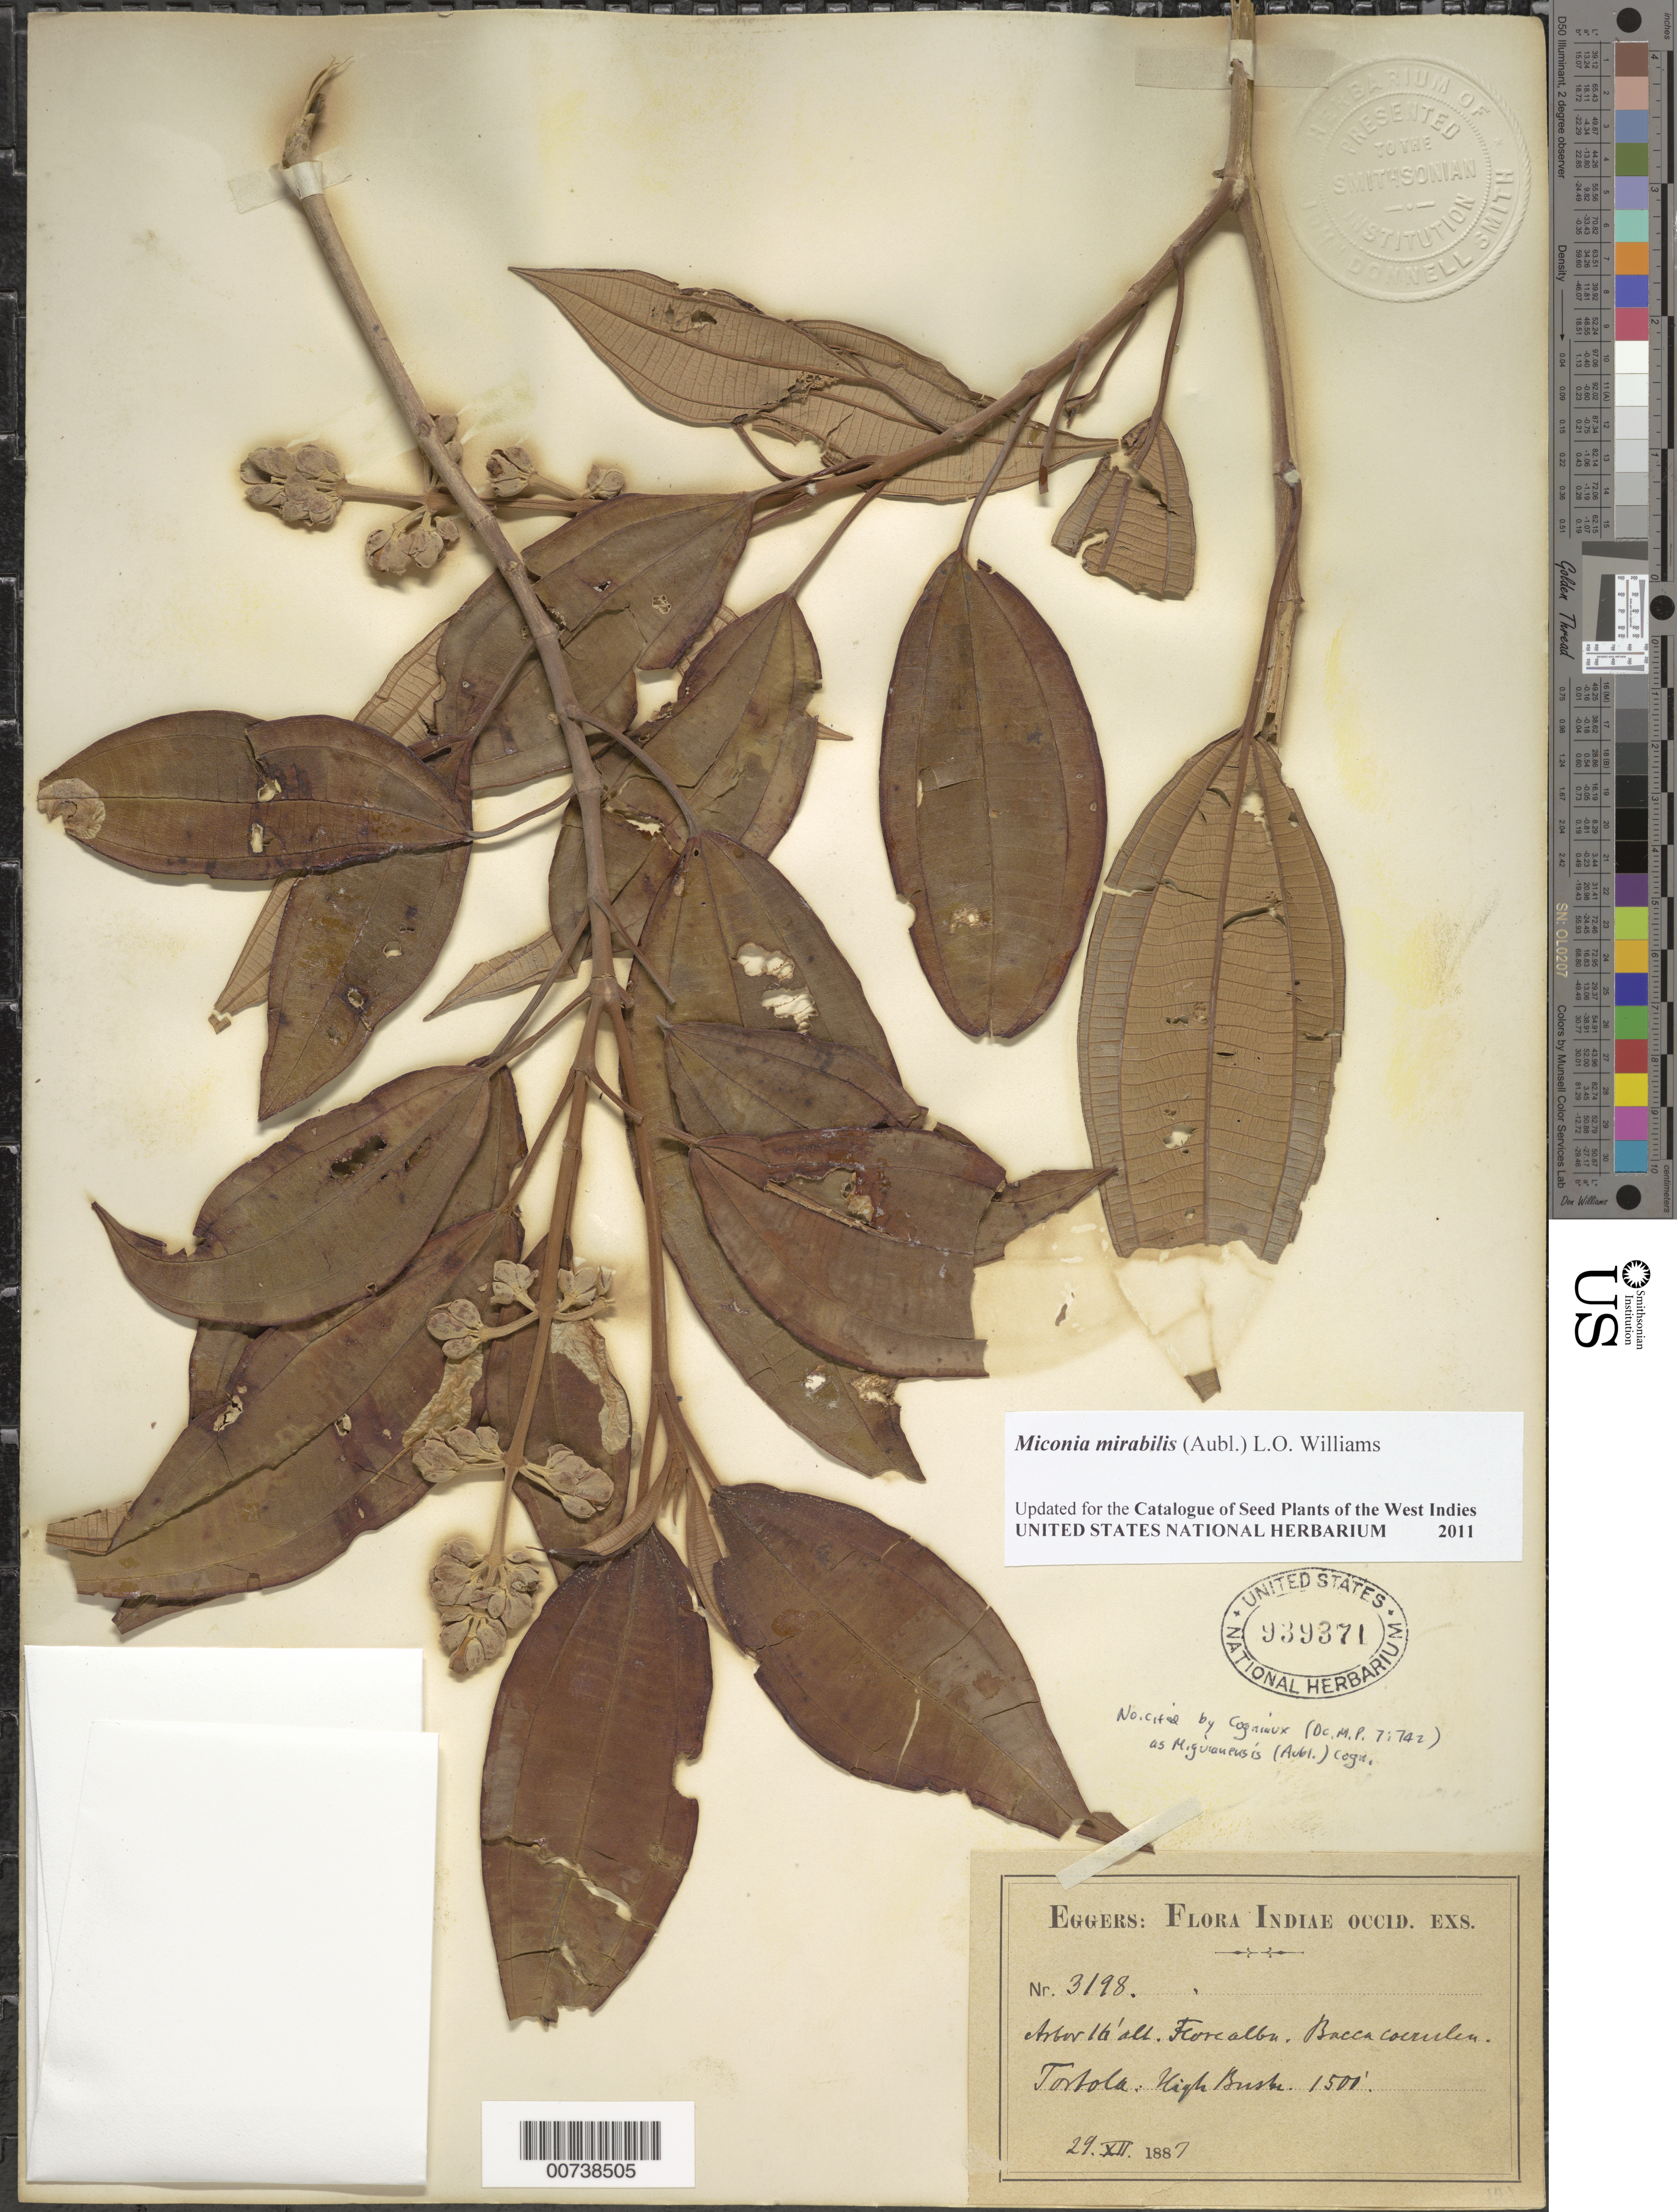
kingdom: Plantae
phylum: Tracheophyta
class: Magnoliopsida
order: Myrtales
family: Melastomataceae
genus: Miconia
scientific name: Miconia mirabilis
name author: (Aubl.) L.O. Williams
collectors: H. F. A. von Eggers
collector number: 3198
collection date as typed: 29 Dec 1887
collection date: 1887-12-29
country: British Virgin Islands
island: Tortola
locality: High Bush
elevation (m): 457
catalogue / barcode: US 939371